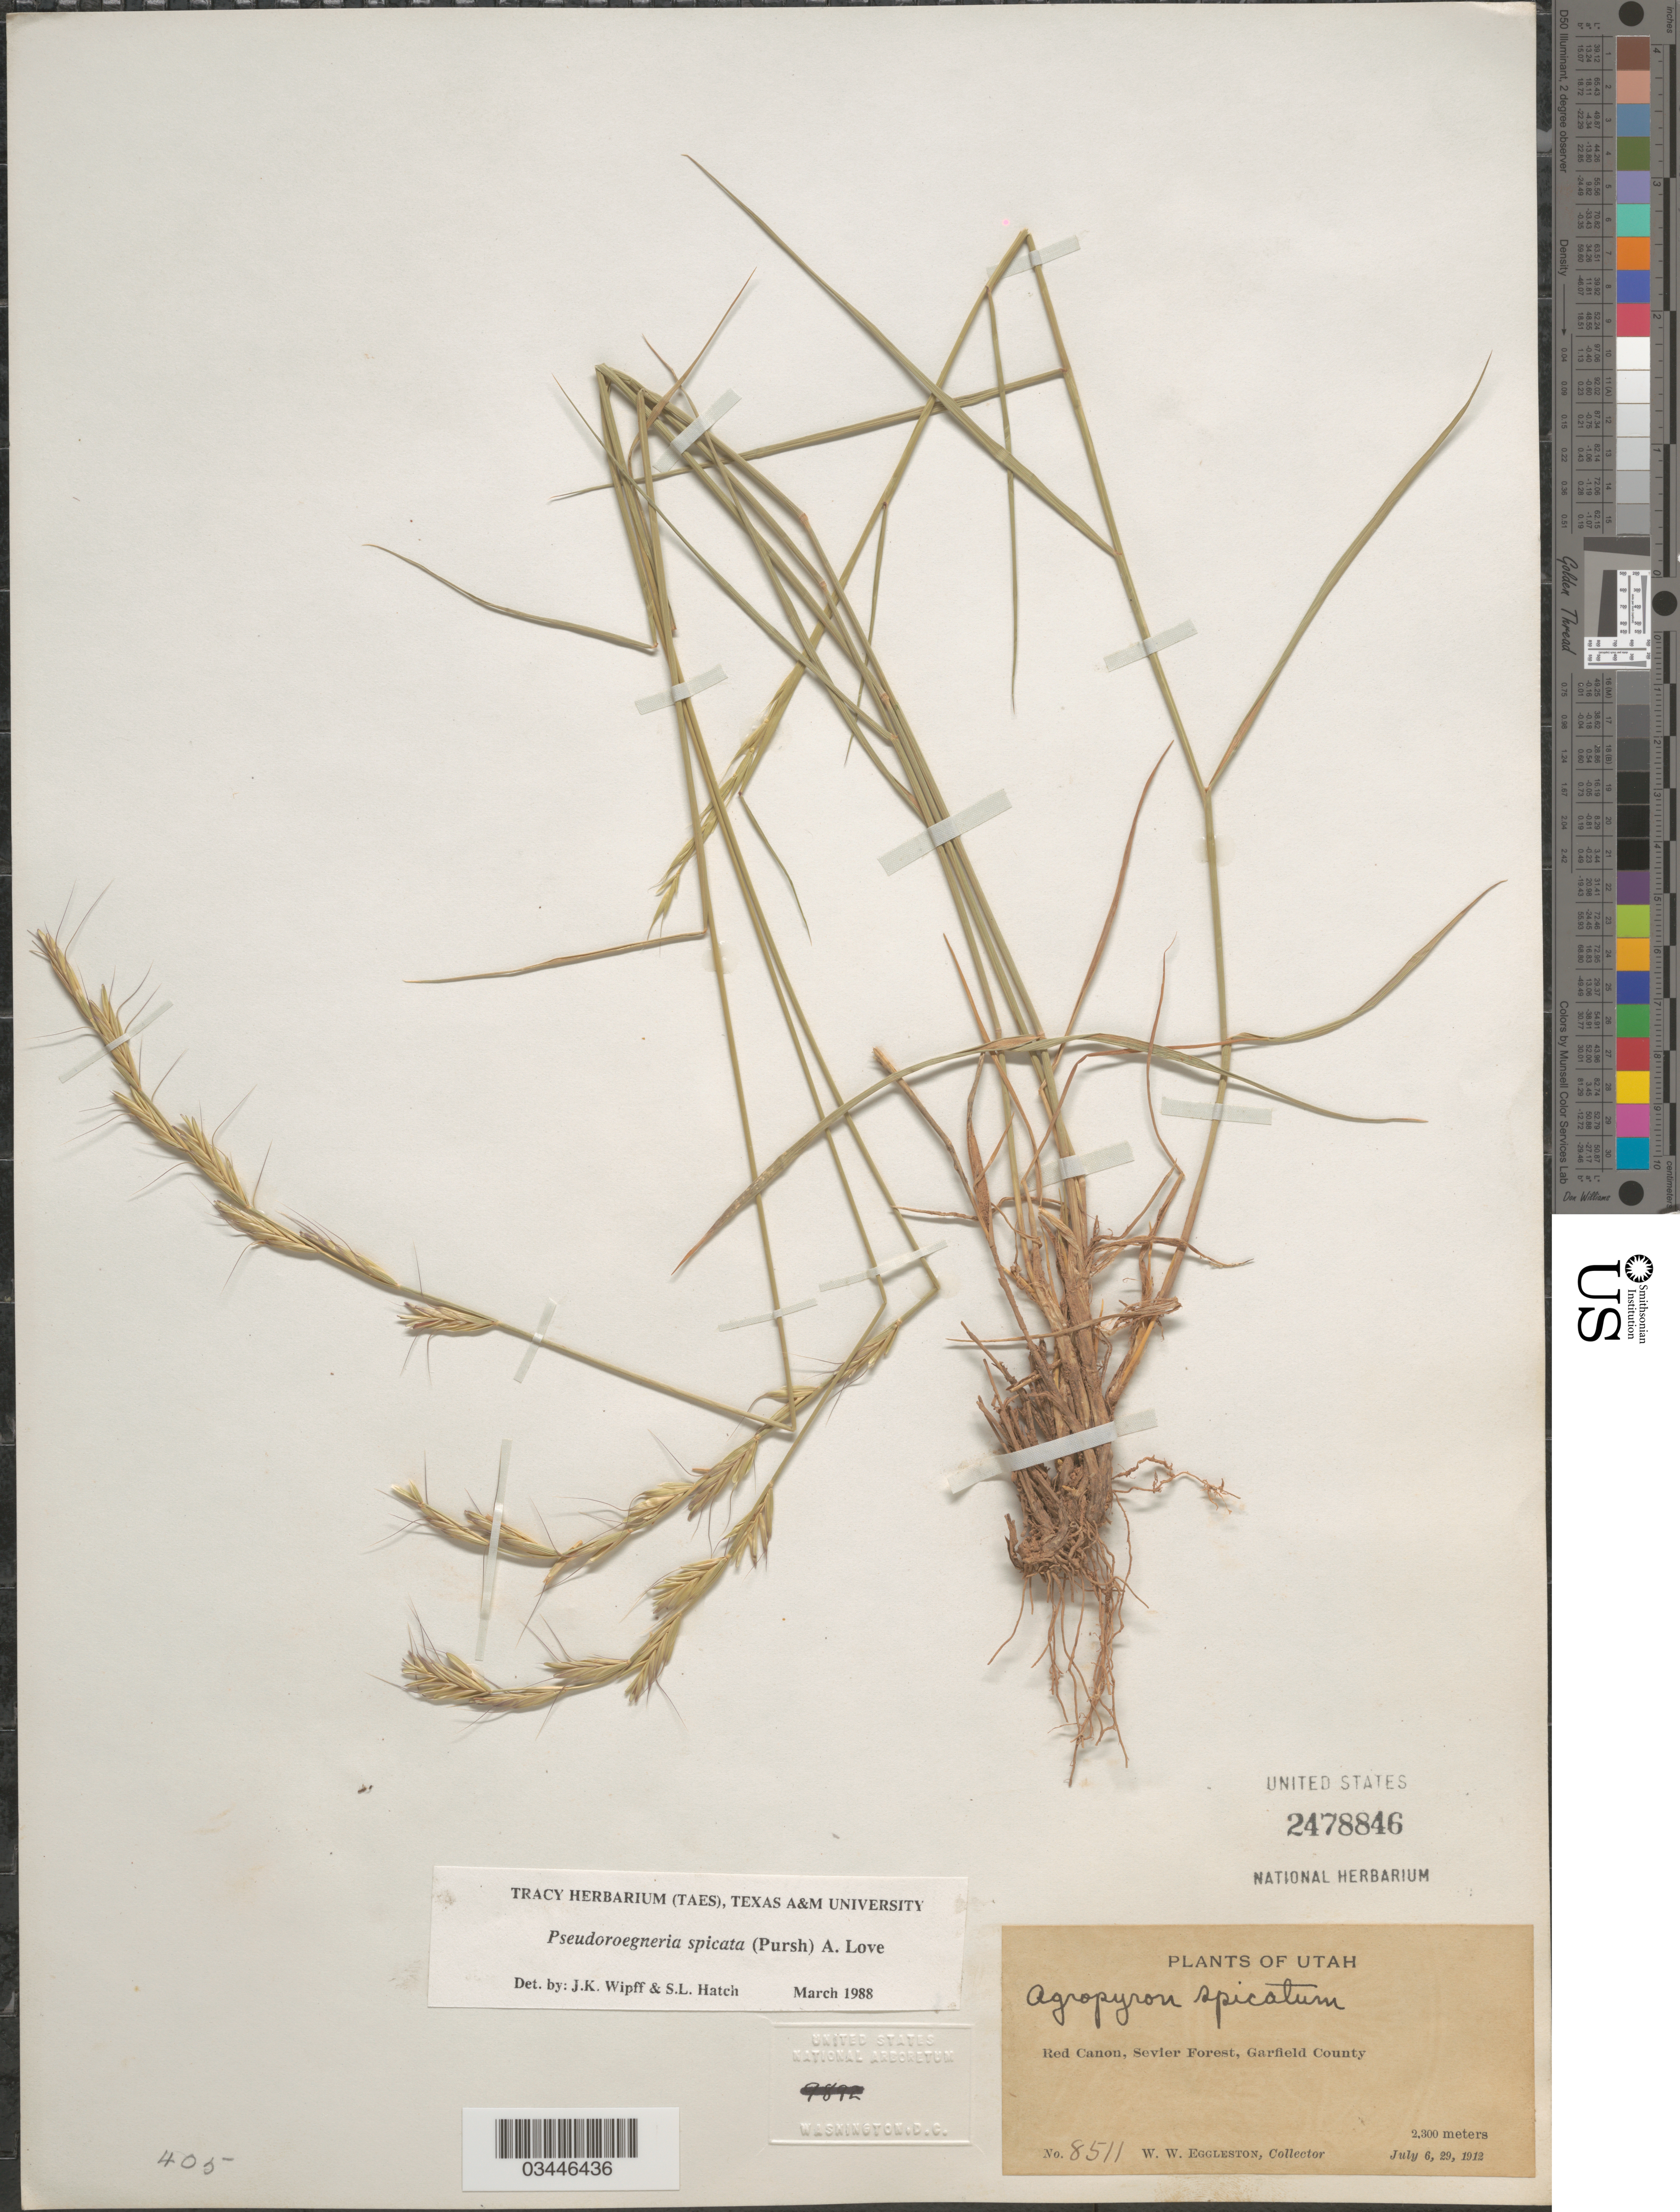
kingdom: Plantae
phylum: Tracheophyta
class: Liliopsida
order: Poales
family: Poaceae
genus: Pseudoroegneria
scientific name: Pseudoroegneria spicata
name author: (Pursh) Á. Löve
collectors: W. W. Eggleston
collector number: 8511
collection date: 1912-07-06/1912-07-29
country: United States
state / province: Utah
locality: Red Canon, Sevier Forest, Garfield County.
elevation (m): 2300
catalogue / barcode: US 2478846